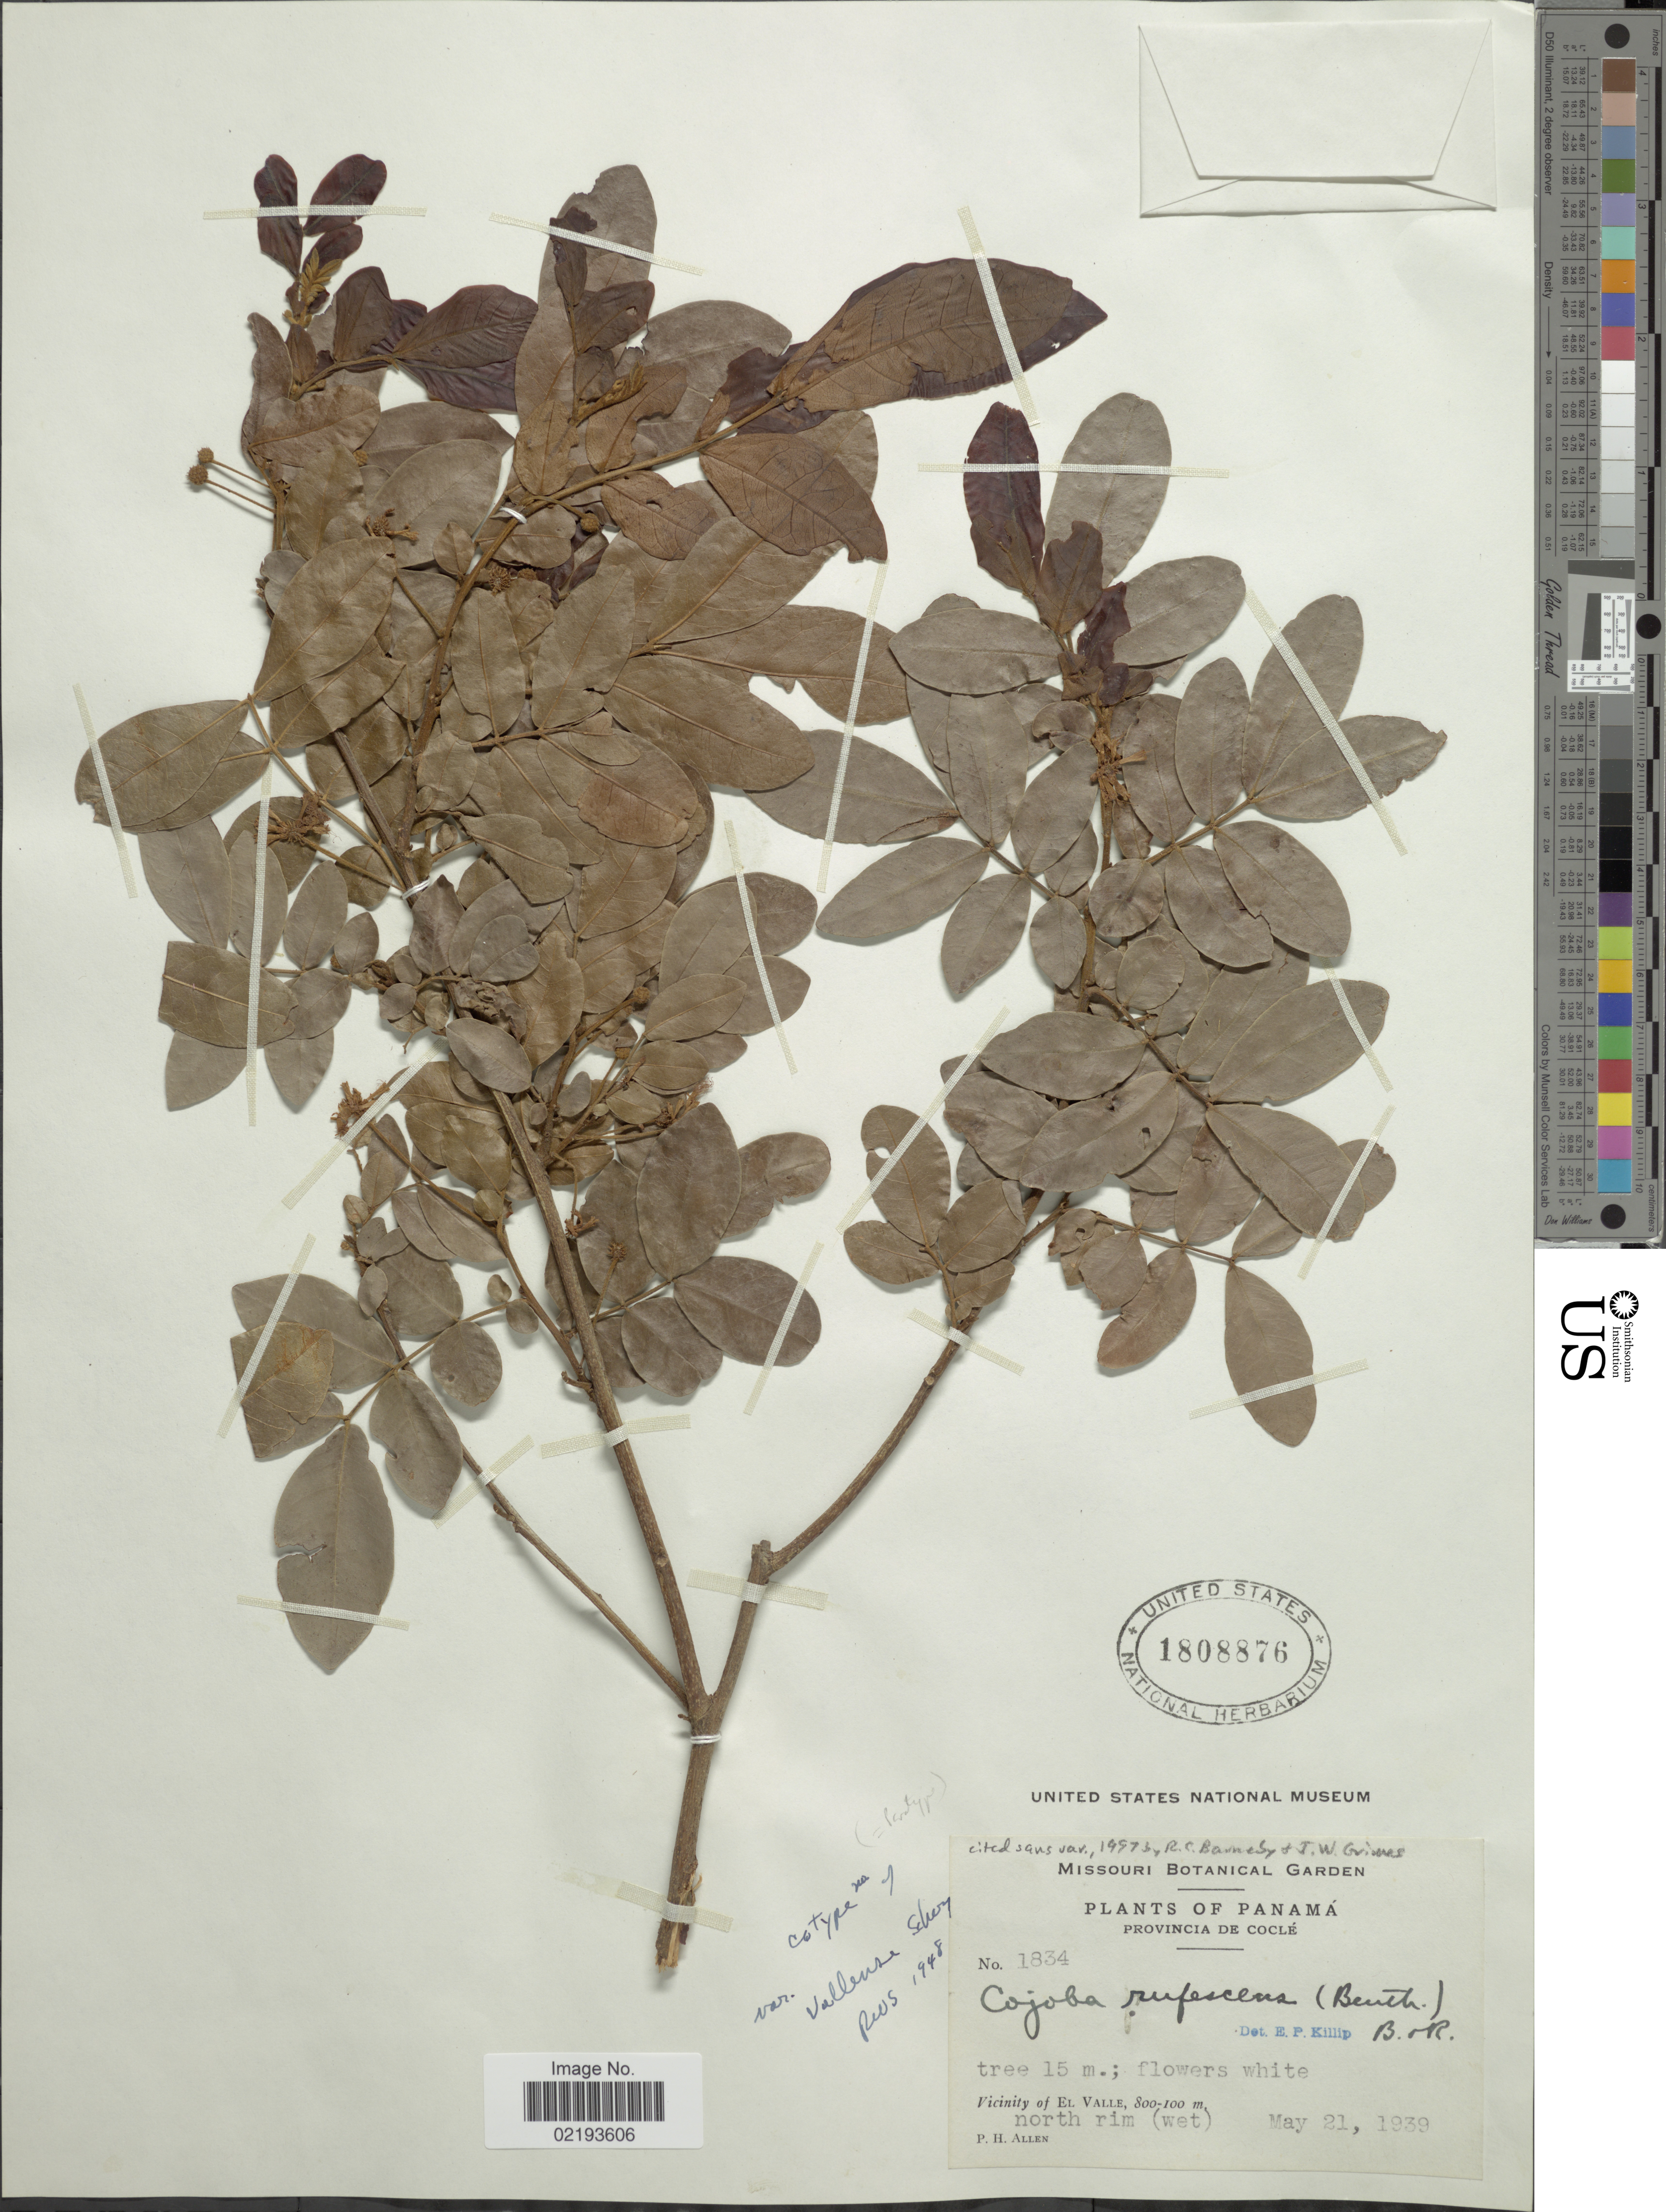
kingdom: Plantae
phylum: Tracheophyta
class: Magnoliopsida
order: Fabales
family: Fabaceae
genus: Cojoba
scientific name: Cojoba rufescens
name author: (Benth.) Britton & Rose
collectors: P. H. Allen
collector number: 1834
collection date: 1939-05-21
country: Panama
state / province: Coclé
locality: Provincia de Coclé, Vicinity of El Valle, north rim (wet)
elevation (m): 100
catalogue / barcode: US 1808876